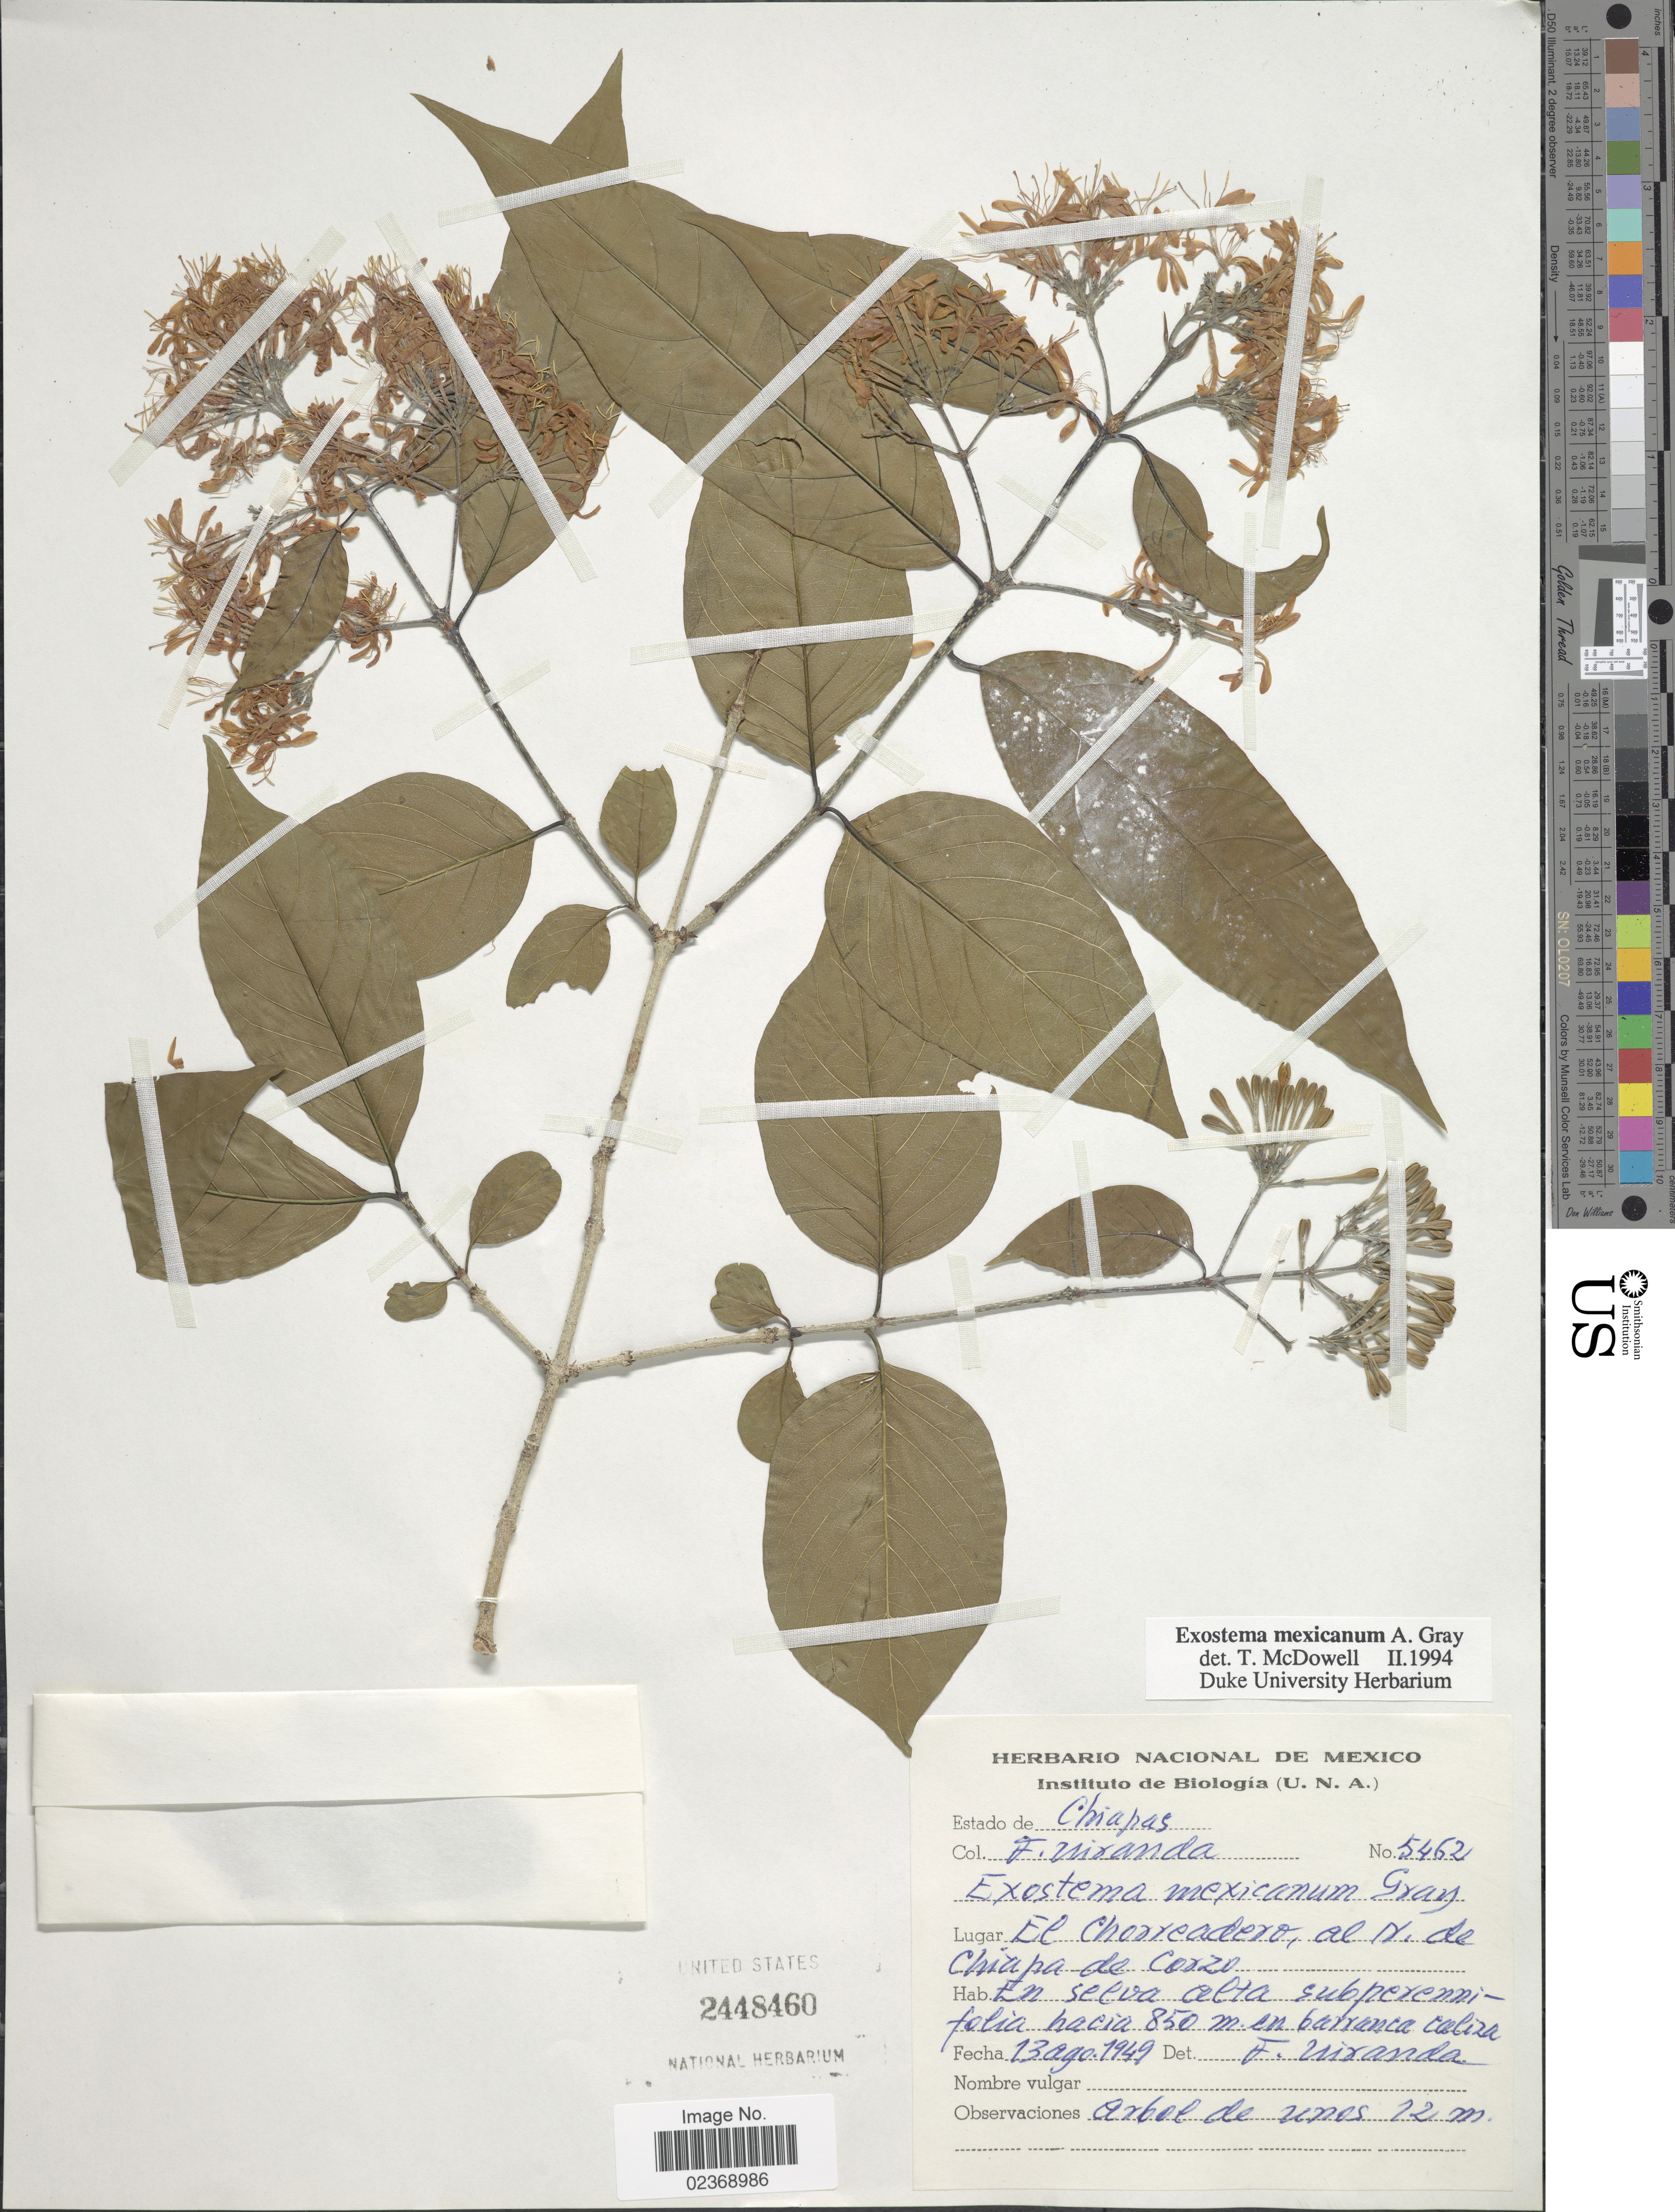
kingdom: Plantae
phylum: Tracheophyta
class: Magnoliopsida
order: Gentianales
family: Rubiaceae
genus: Exostema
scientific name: Exostema mexicanum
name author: A. Gray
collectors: F. Miranda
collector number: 5462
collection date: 1949-08-13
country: Mexico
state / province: Chiapas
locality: El Chorreadero, al N. de Chiapa de Corzo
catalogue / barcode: US 2448460